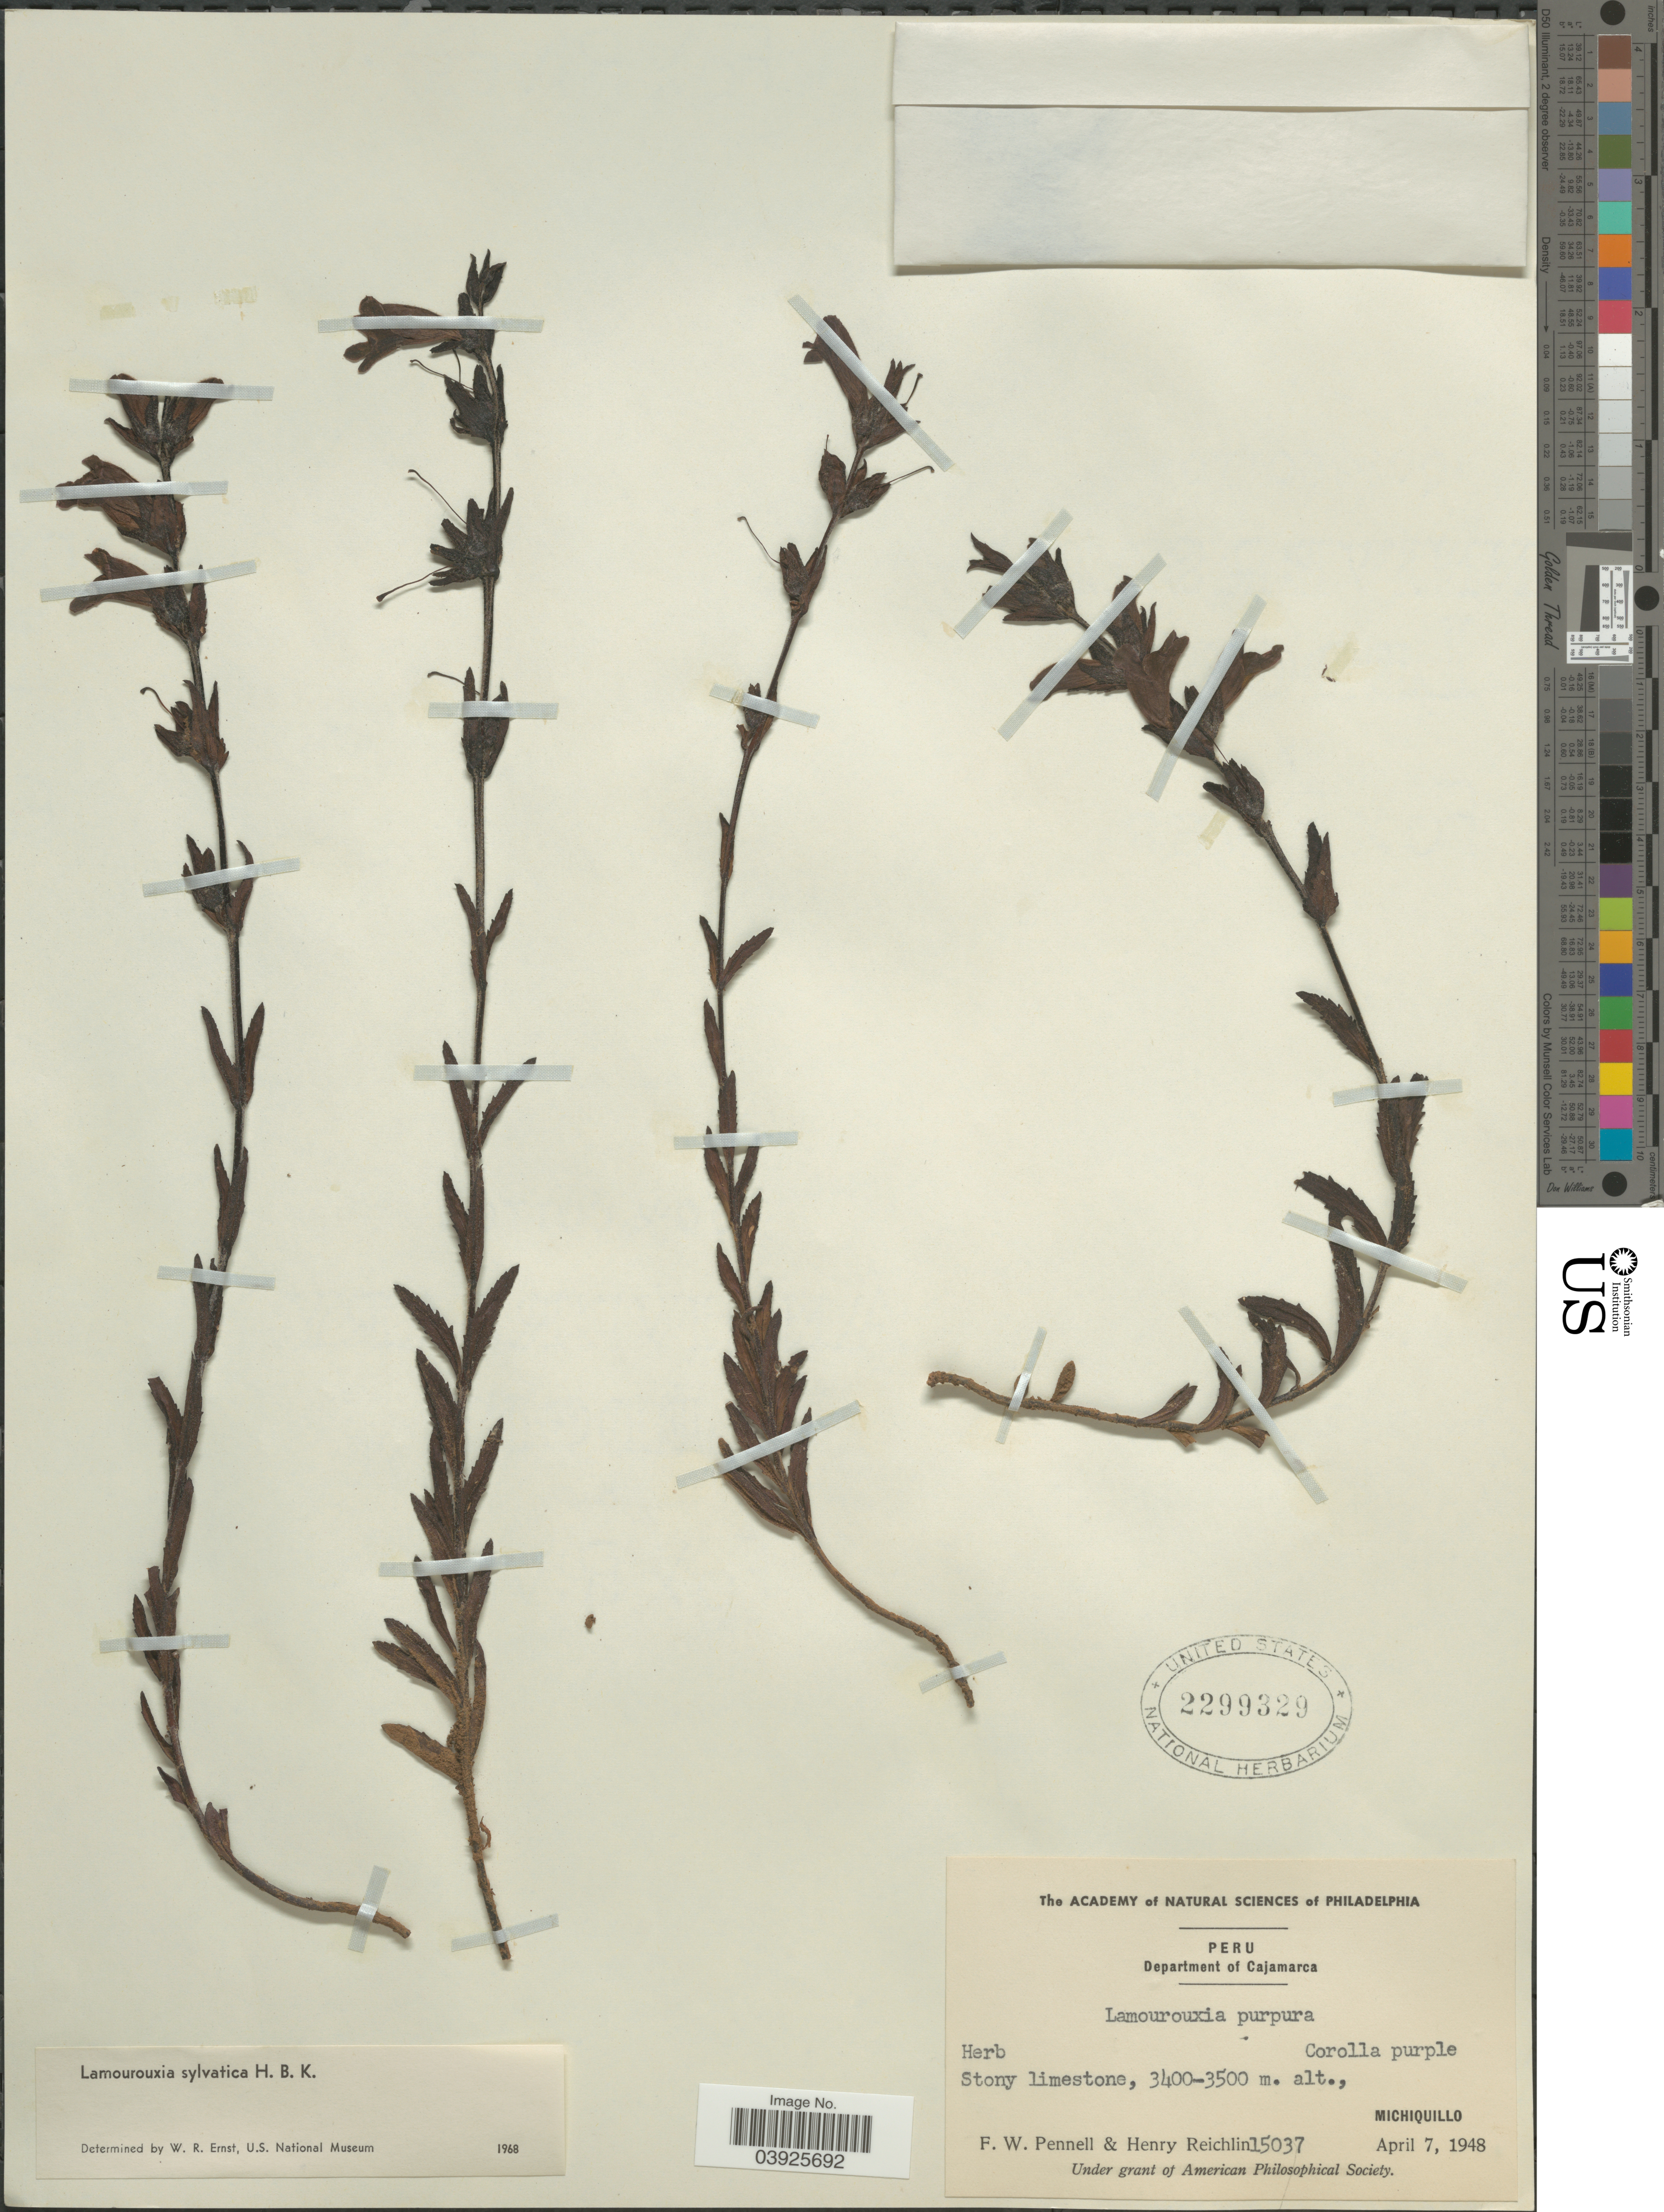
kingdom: Plantae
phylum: Tracheophyta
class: Magnoliopsida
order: Lamiales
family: Orobanchaceae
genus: Lamourouxia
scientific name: Lamourouxia sylvatica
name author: Kunth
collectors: F. W. Pennell & H. Reichlin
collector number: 15037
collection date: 1948-04-07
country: Peru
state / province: Cajamarca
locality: Department of Cajamarca. Stony limestone, Michiquillo.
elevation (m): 3400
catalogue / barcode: US 2299329